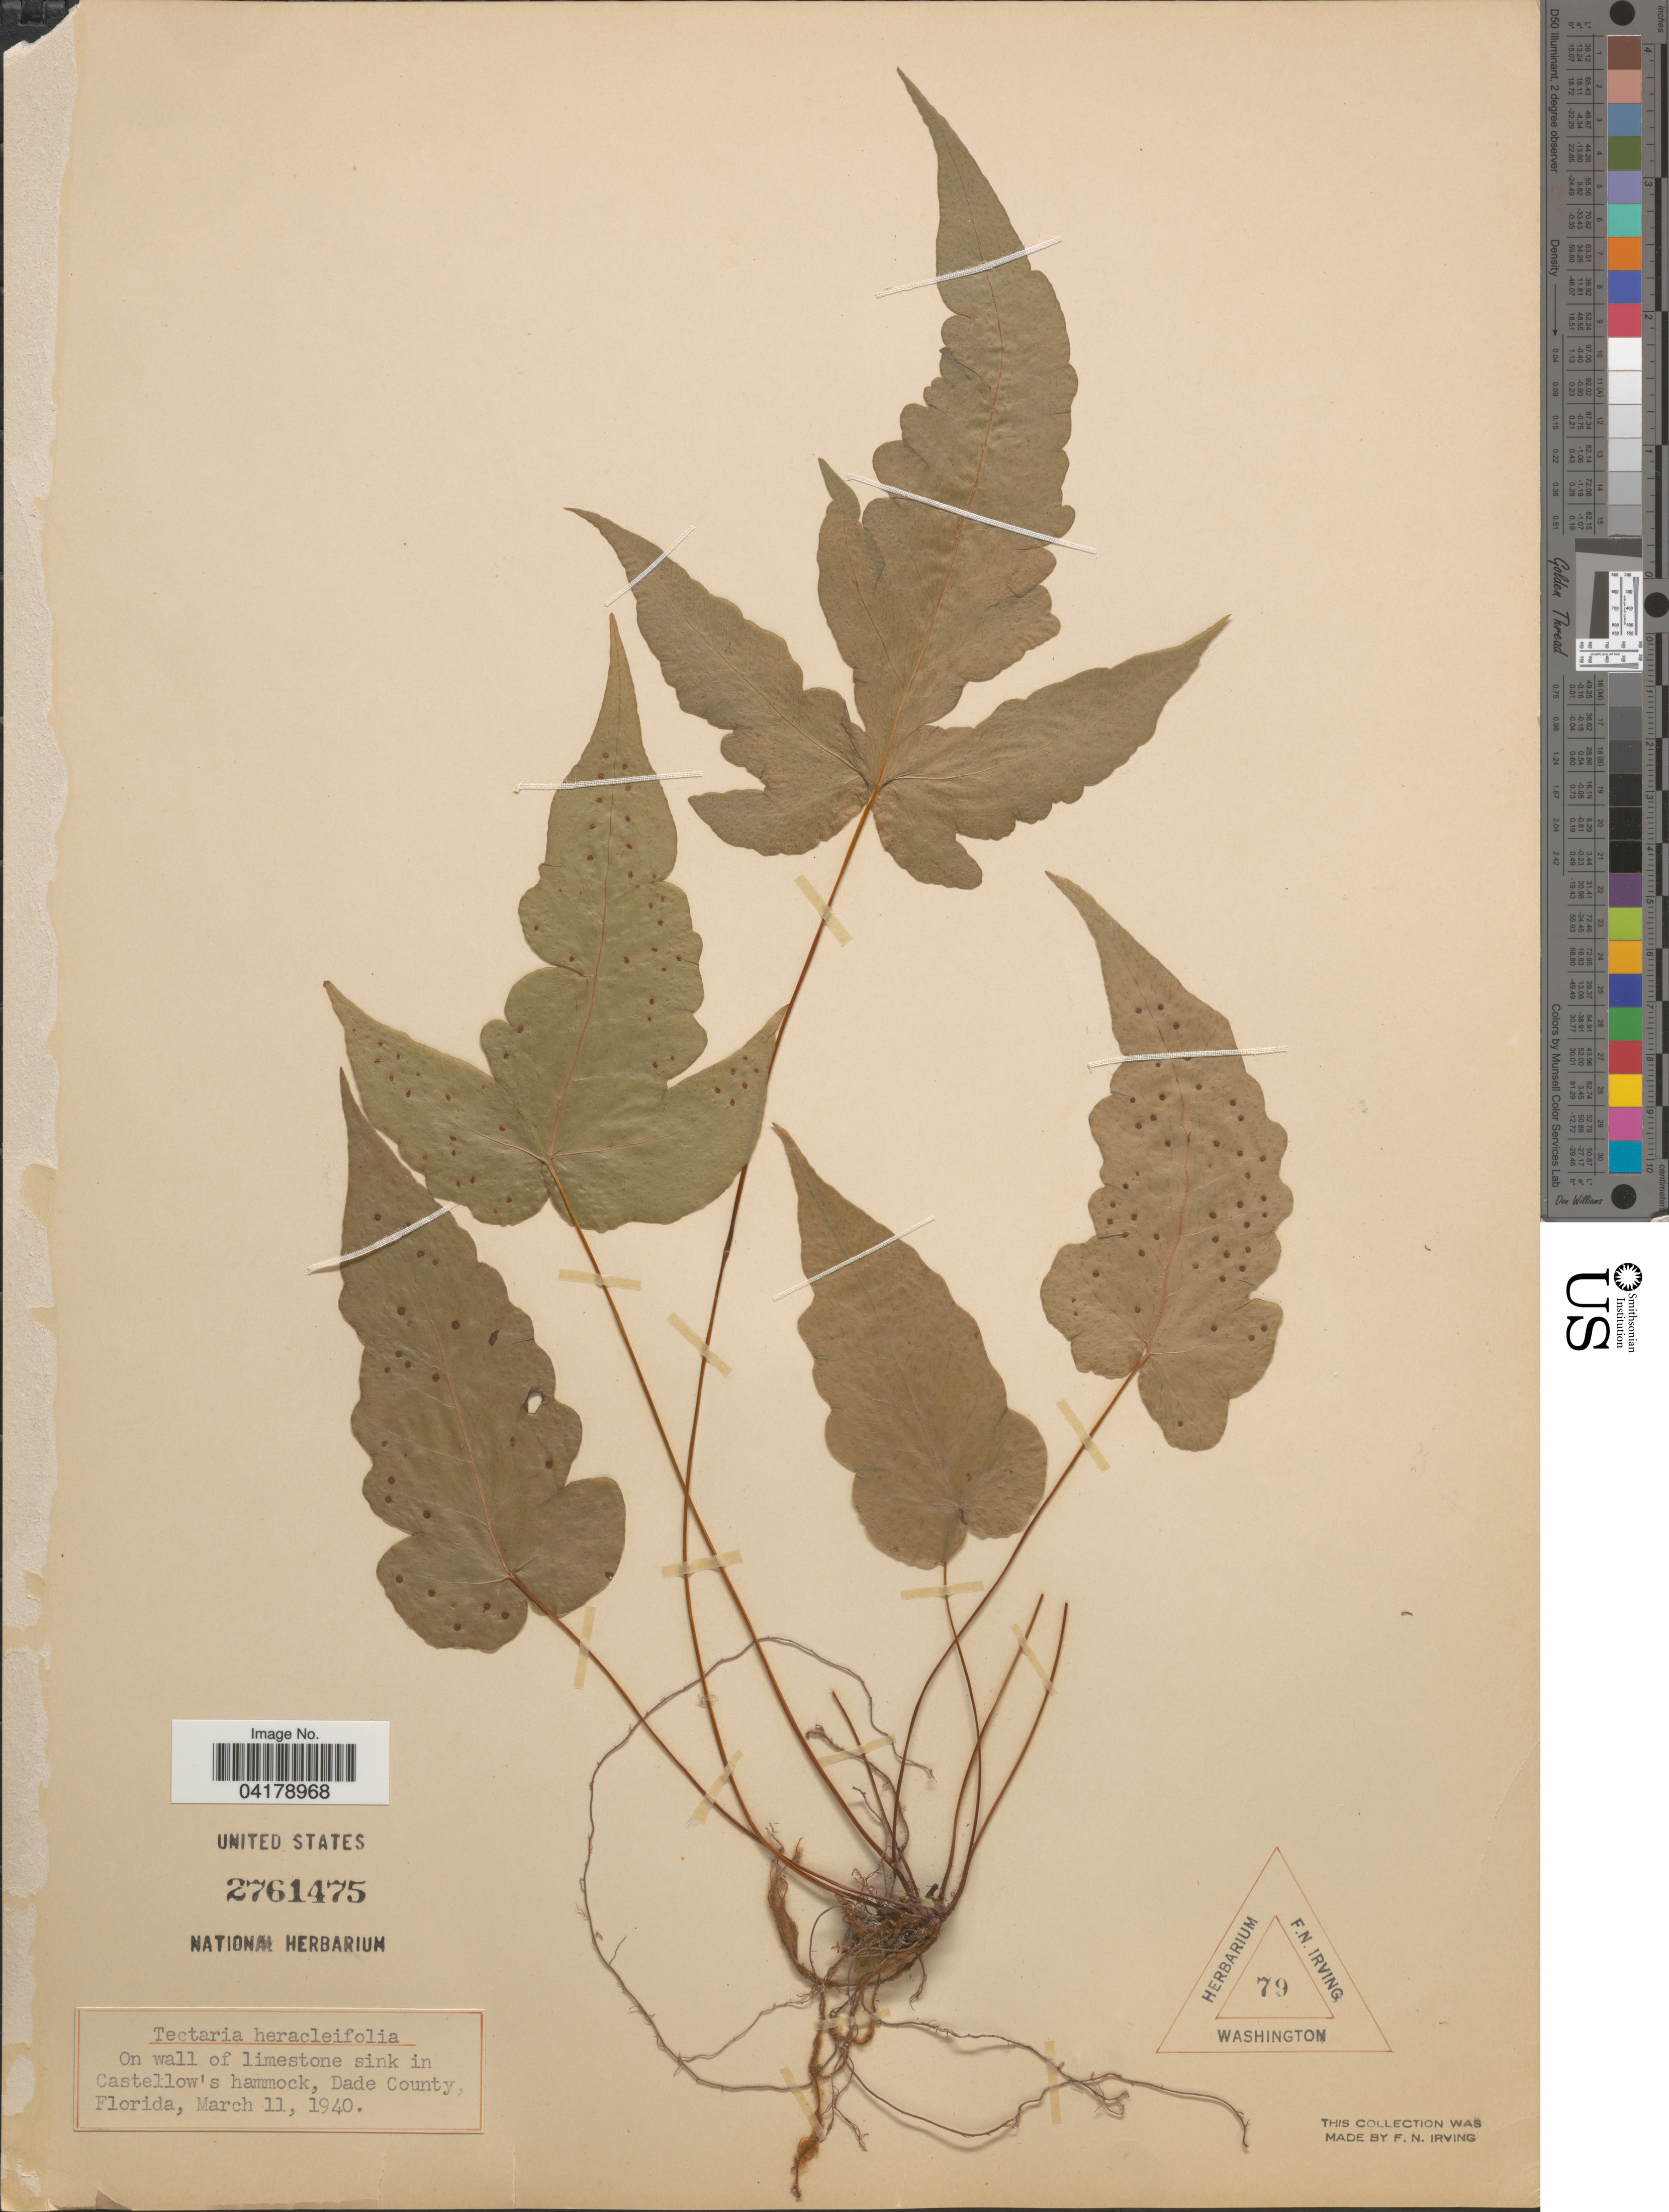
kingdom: Plantae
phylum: Tracheophyta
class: Polypodiopsida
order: Polypodiales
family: Tectariaceae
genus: Tectaria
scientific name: Tectaria heracleifolia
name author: (Willd.) Underw.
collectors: F. Irving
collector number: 79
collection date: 1940-03-11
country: United States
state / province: Florida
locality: On wall of limestone sink in Castellow's hammock, Dade County.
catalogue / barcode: US 2761475